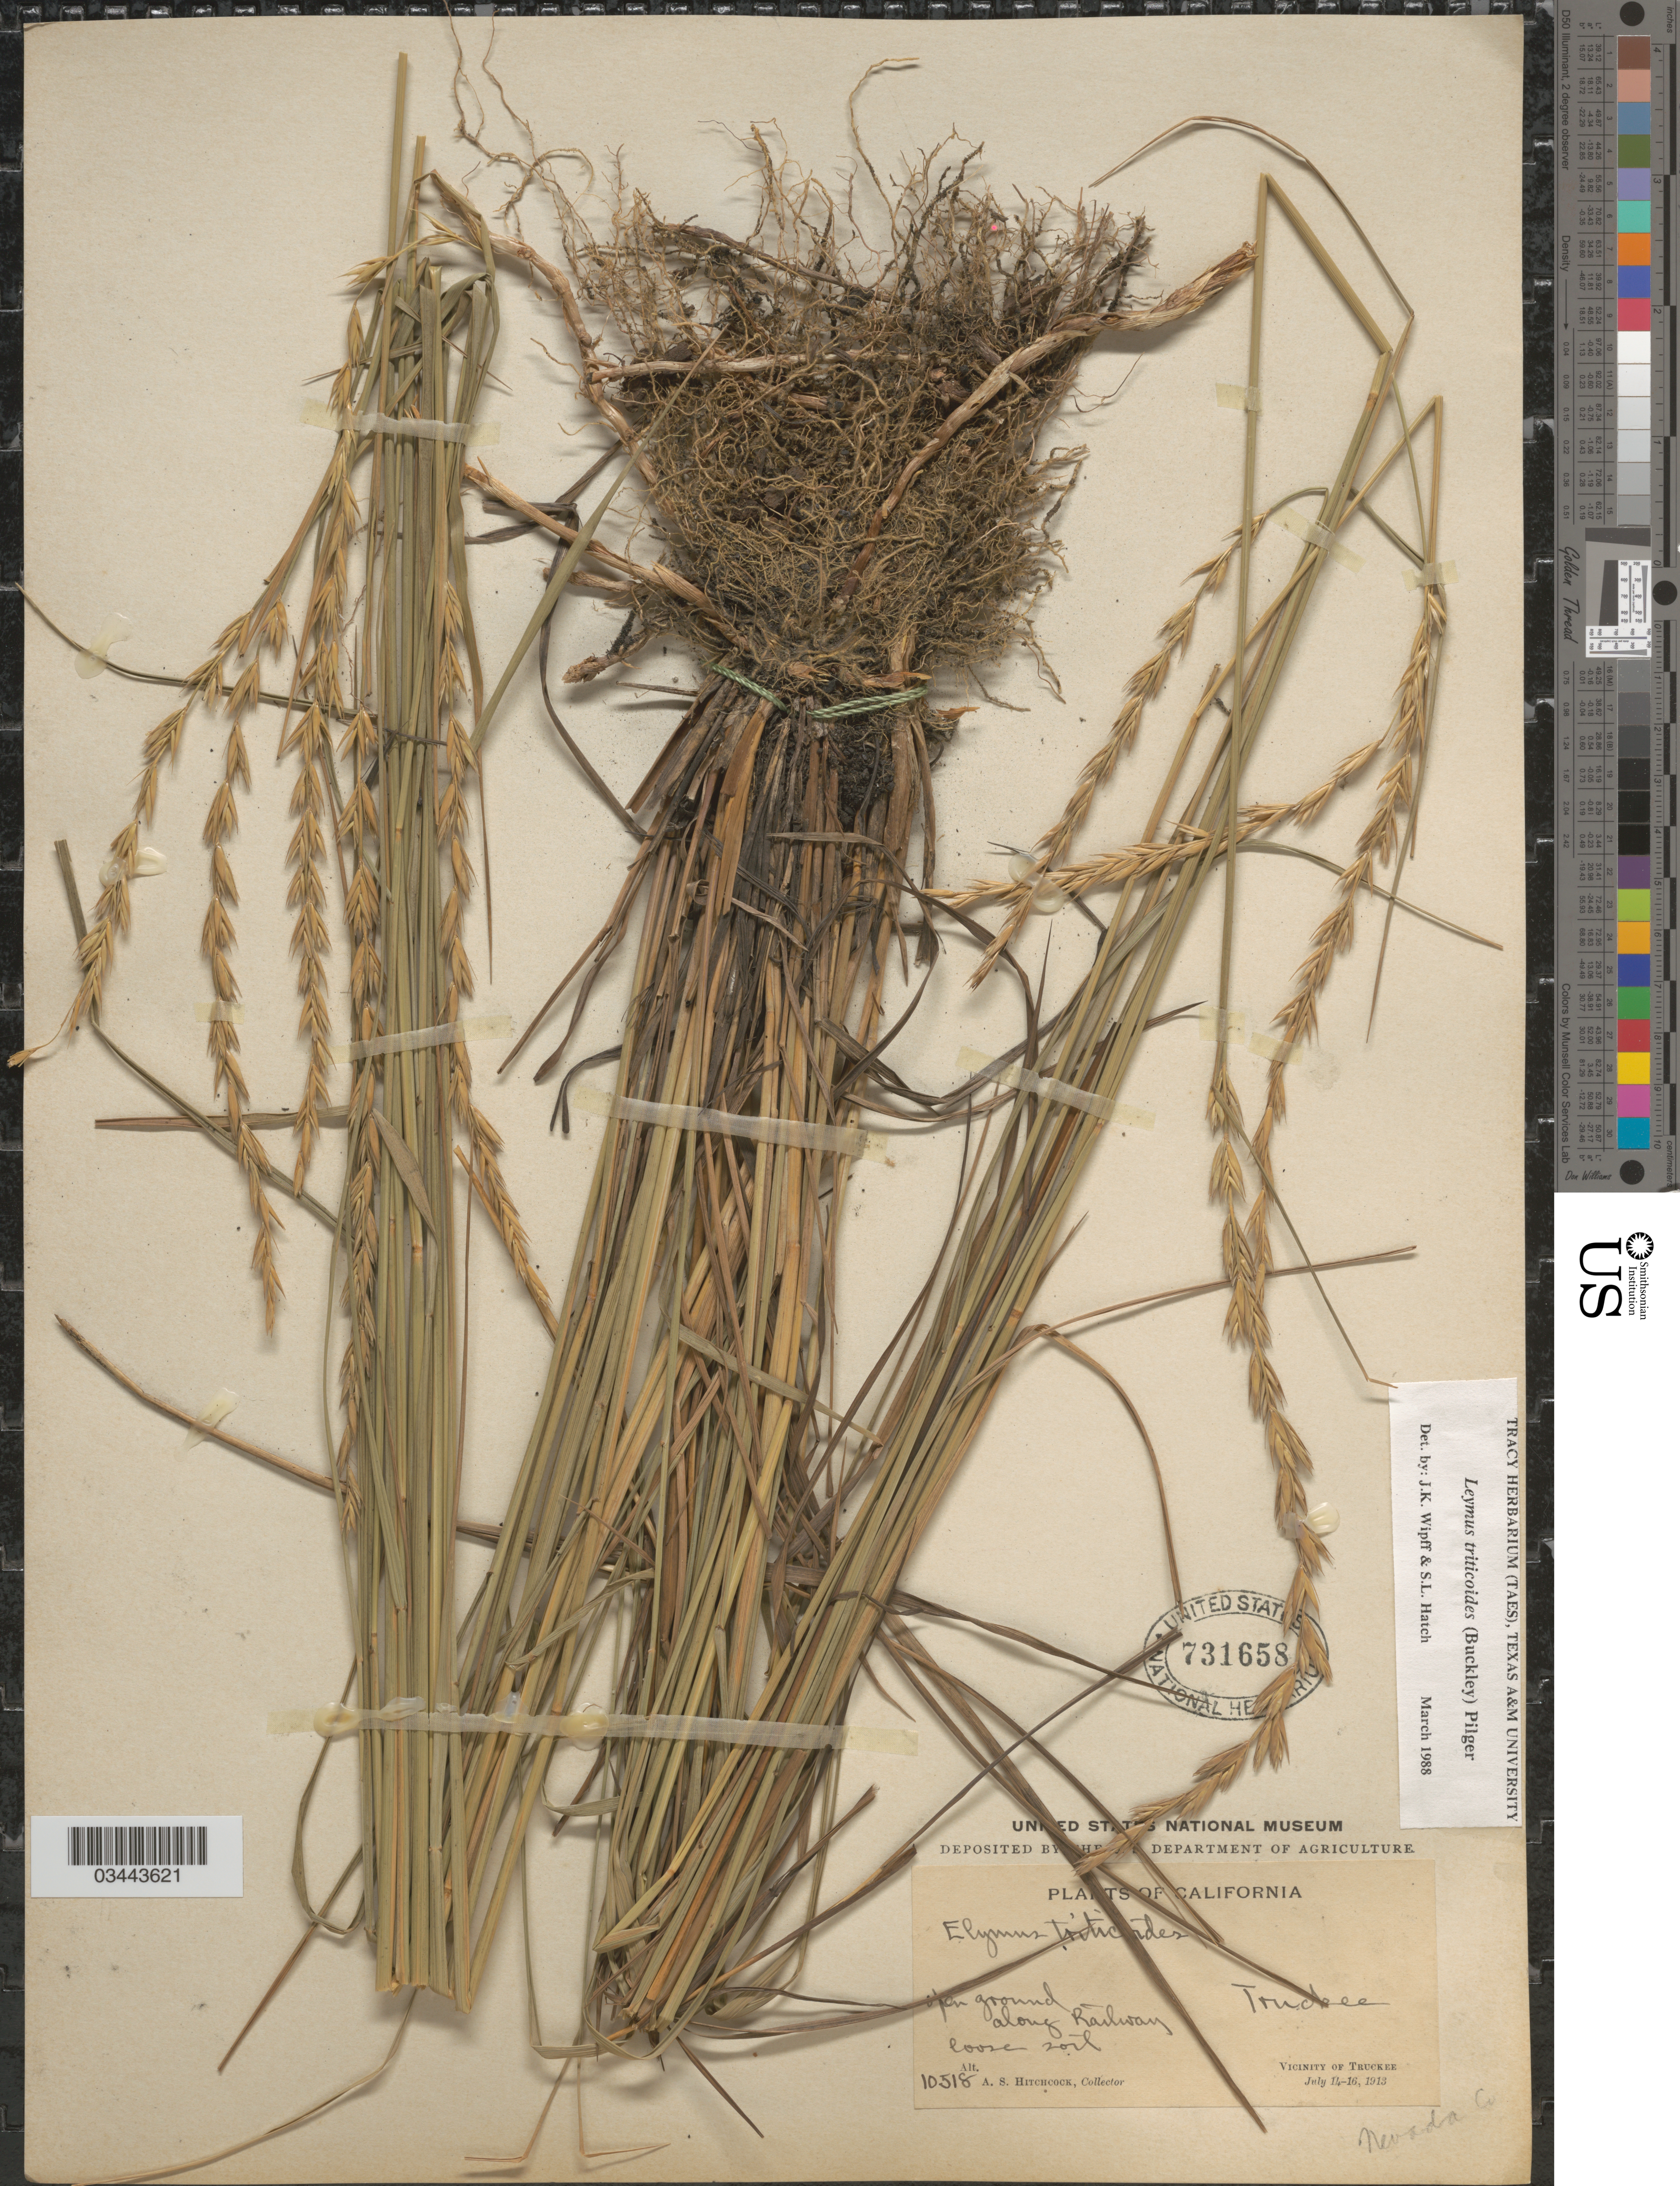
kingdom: Plantae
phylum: Tracheophyta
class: Liliopsida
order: Poales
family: Poaceae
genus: Leymus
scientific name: Leymus triticoides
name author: (Buckley) Pilg.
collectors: A. S. Hitchcock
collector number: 10518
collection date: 1913-07-14/1913-07-16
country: United States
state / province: California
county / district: Nevada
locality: Nevada Co. Open ground along railway loose soil. Truckee. Vicinity of Truckee.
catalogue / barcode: US 731658